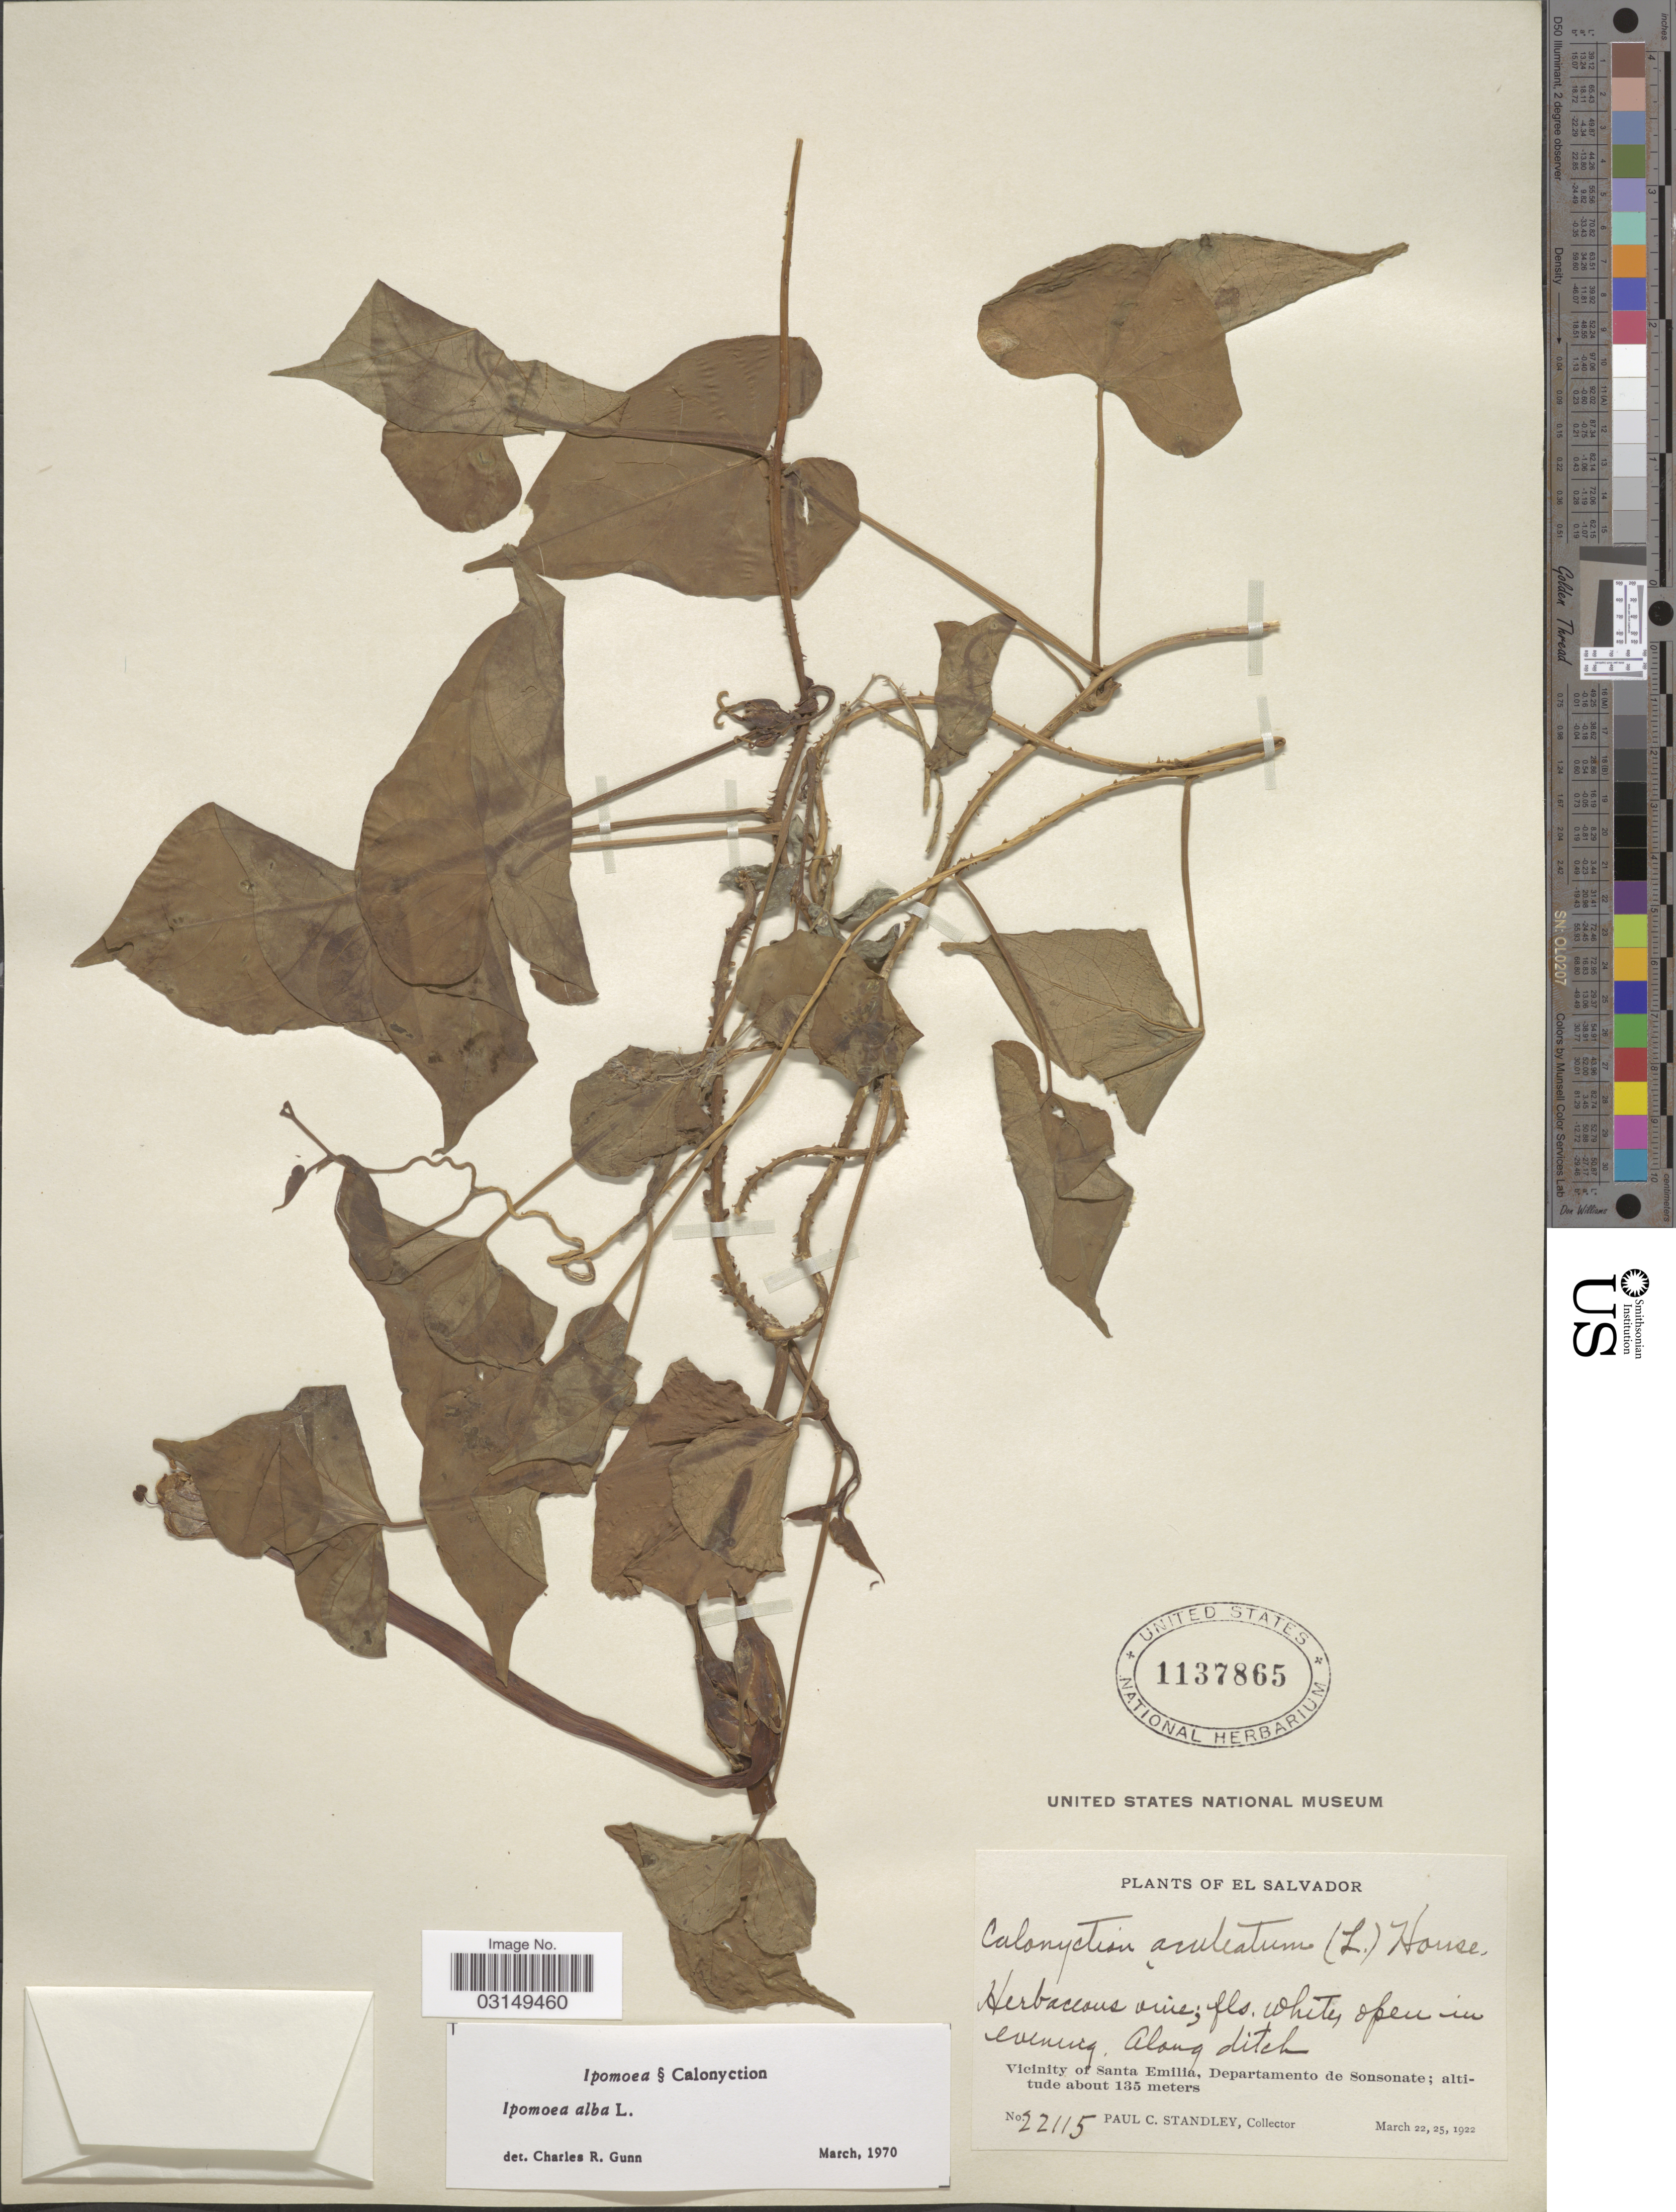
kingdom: Plantae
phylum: Tracheophyta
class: Magnoliopsida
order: Solanales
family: Convolvulaceae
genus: Ipomoea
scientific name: Ipomoea alba L.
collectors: P. C. Standley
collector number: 22115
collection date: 1922-03-22/1922-03-25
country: El Salvador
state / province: Sonsonate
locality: Along ditch. Vicinity of Santa Emilia, Departamento de Sonsonate.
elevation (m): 135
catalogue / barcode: US 1137865